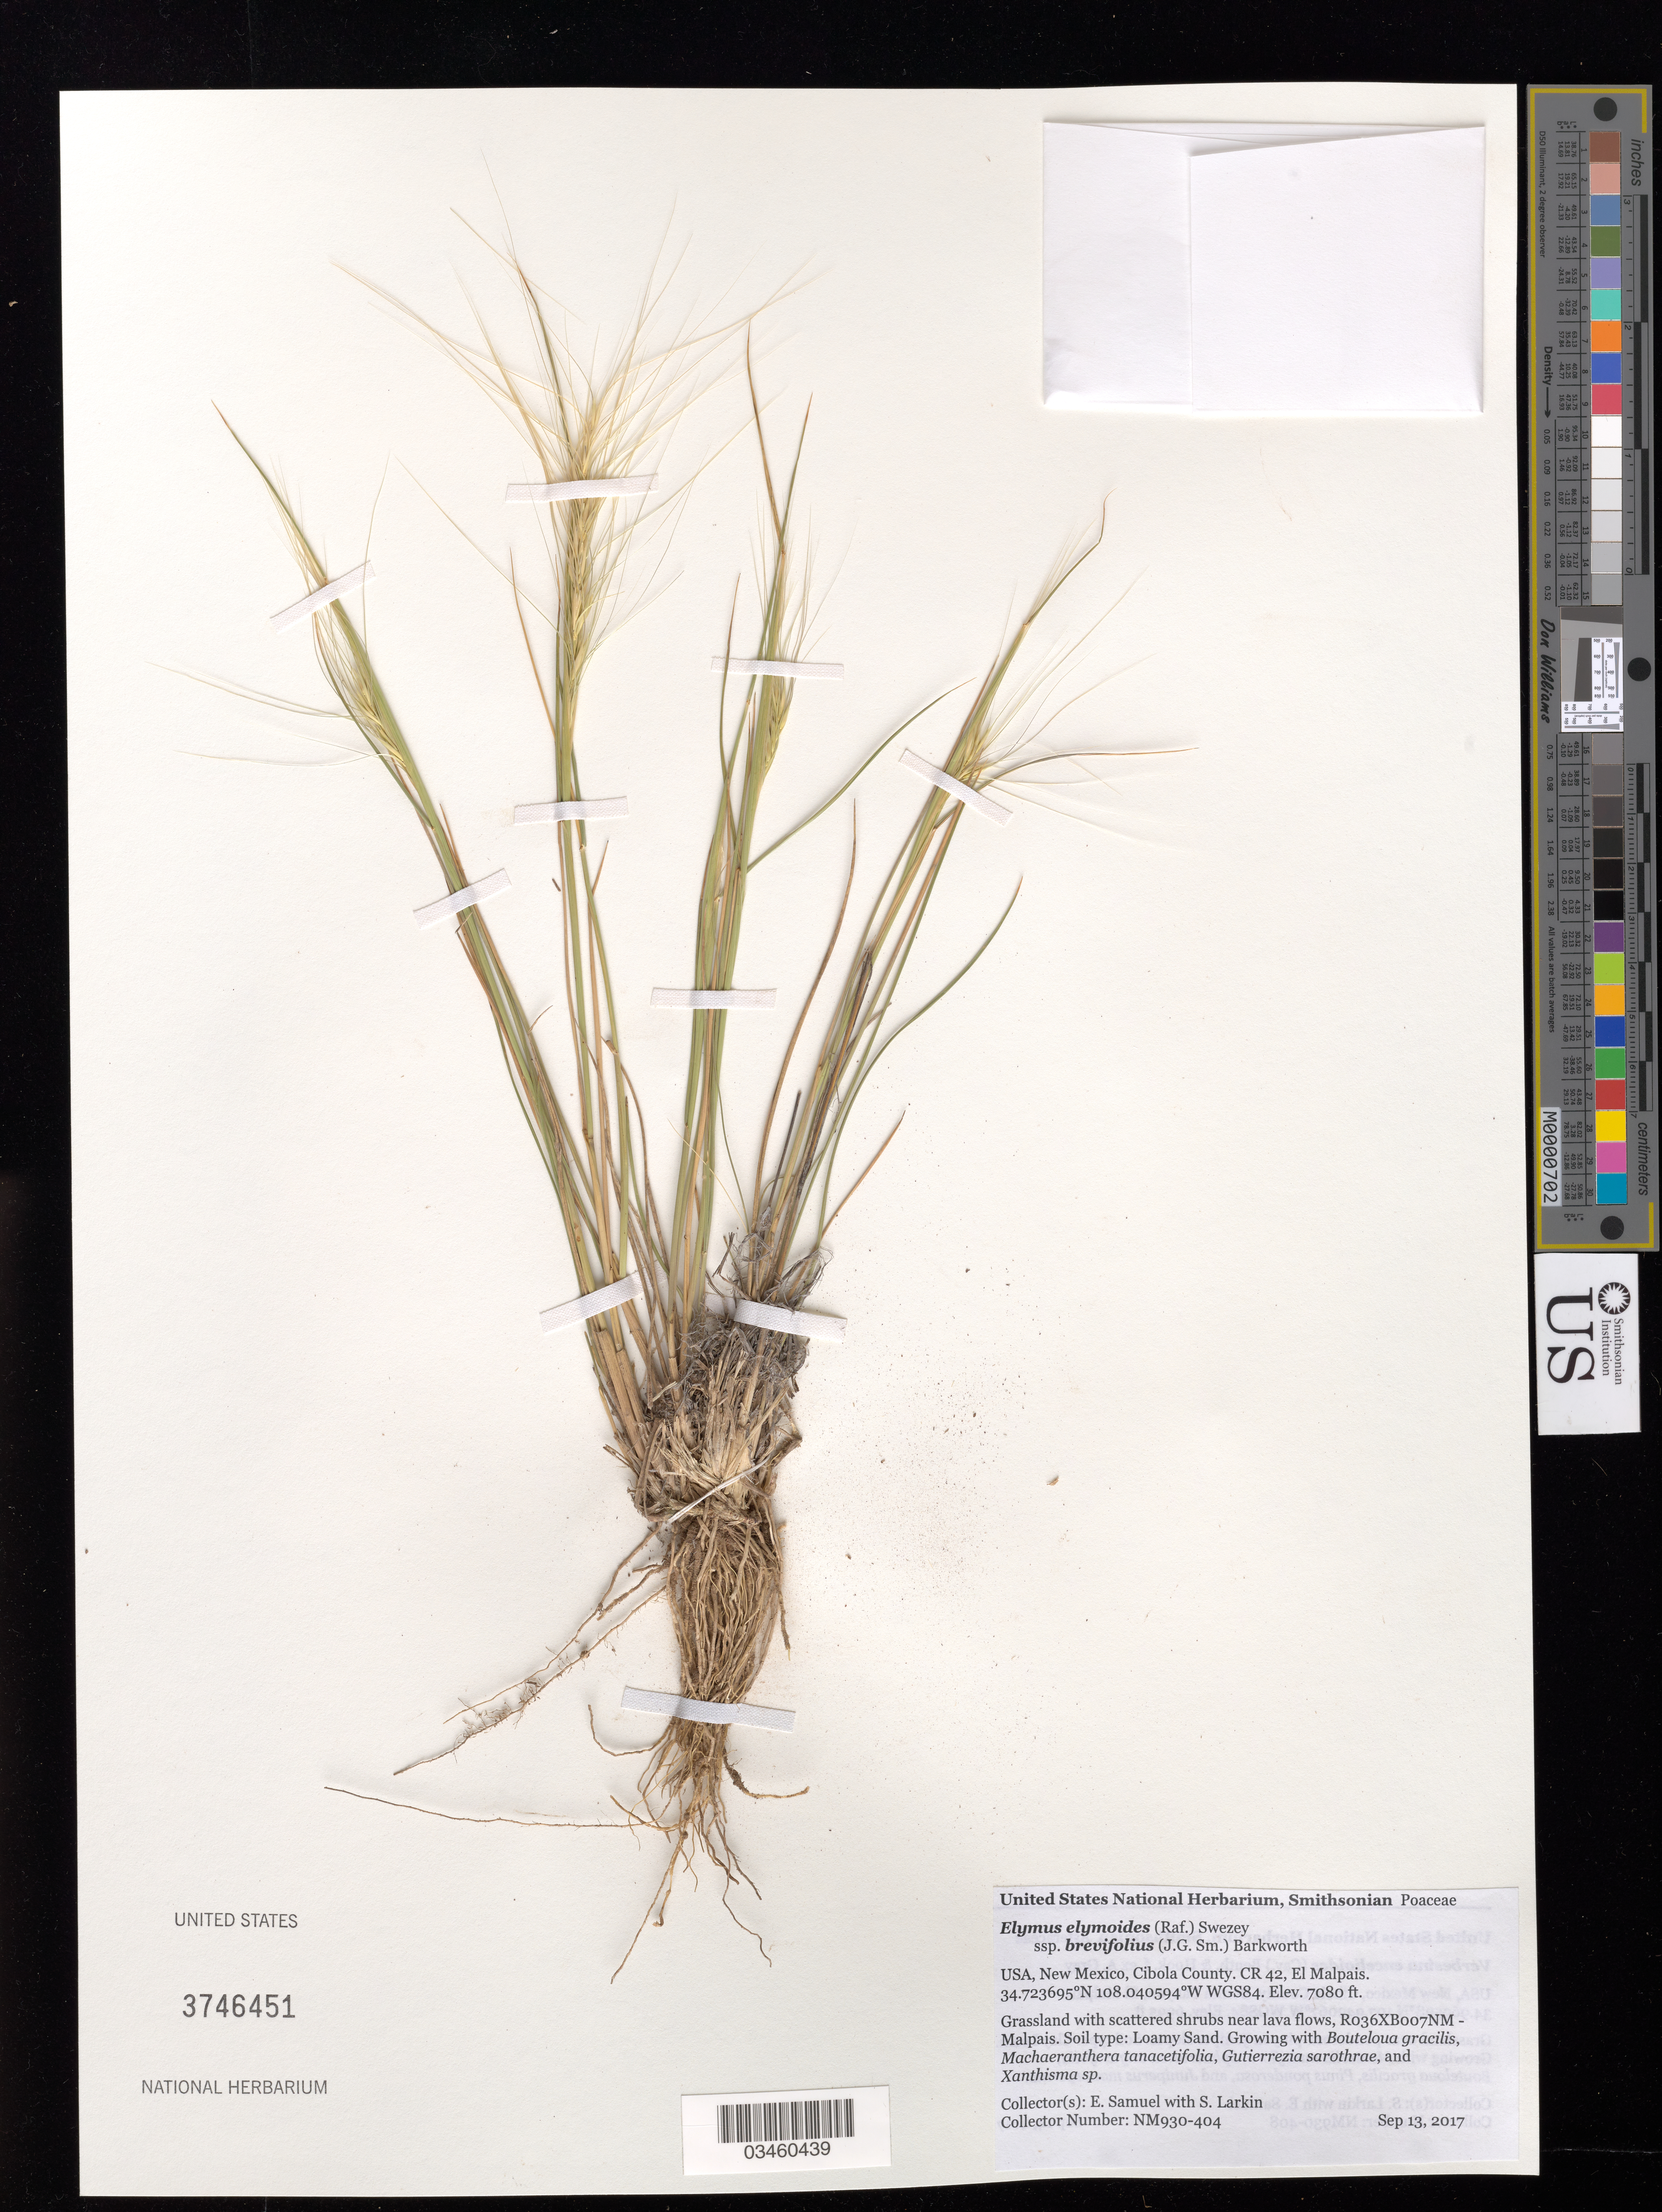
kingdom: Plantae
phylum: Tracheophyta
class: Liliopsida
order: Poales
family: Poaceae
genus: Elymus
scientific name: Elymus elymoides subsp. brevifolius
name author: (J.G. Sm.) Barkworth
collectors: E. Samuel & S. Larkin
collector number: NM930-404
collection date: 2017-09-13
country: United States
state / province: New Mexico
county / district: Cibola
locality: El Malpais, CR42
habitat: R036XB007NM - Malpais. Loamy Sand. Grassland with scattered shrubs near lava flows.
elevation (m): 2158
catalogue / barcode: US 3746451